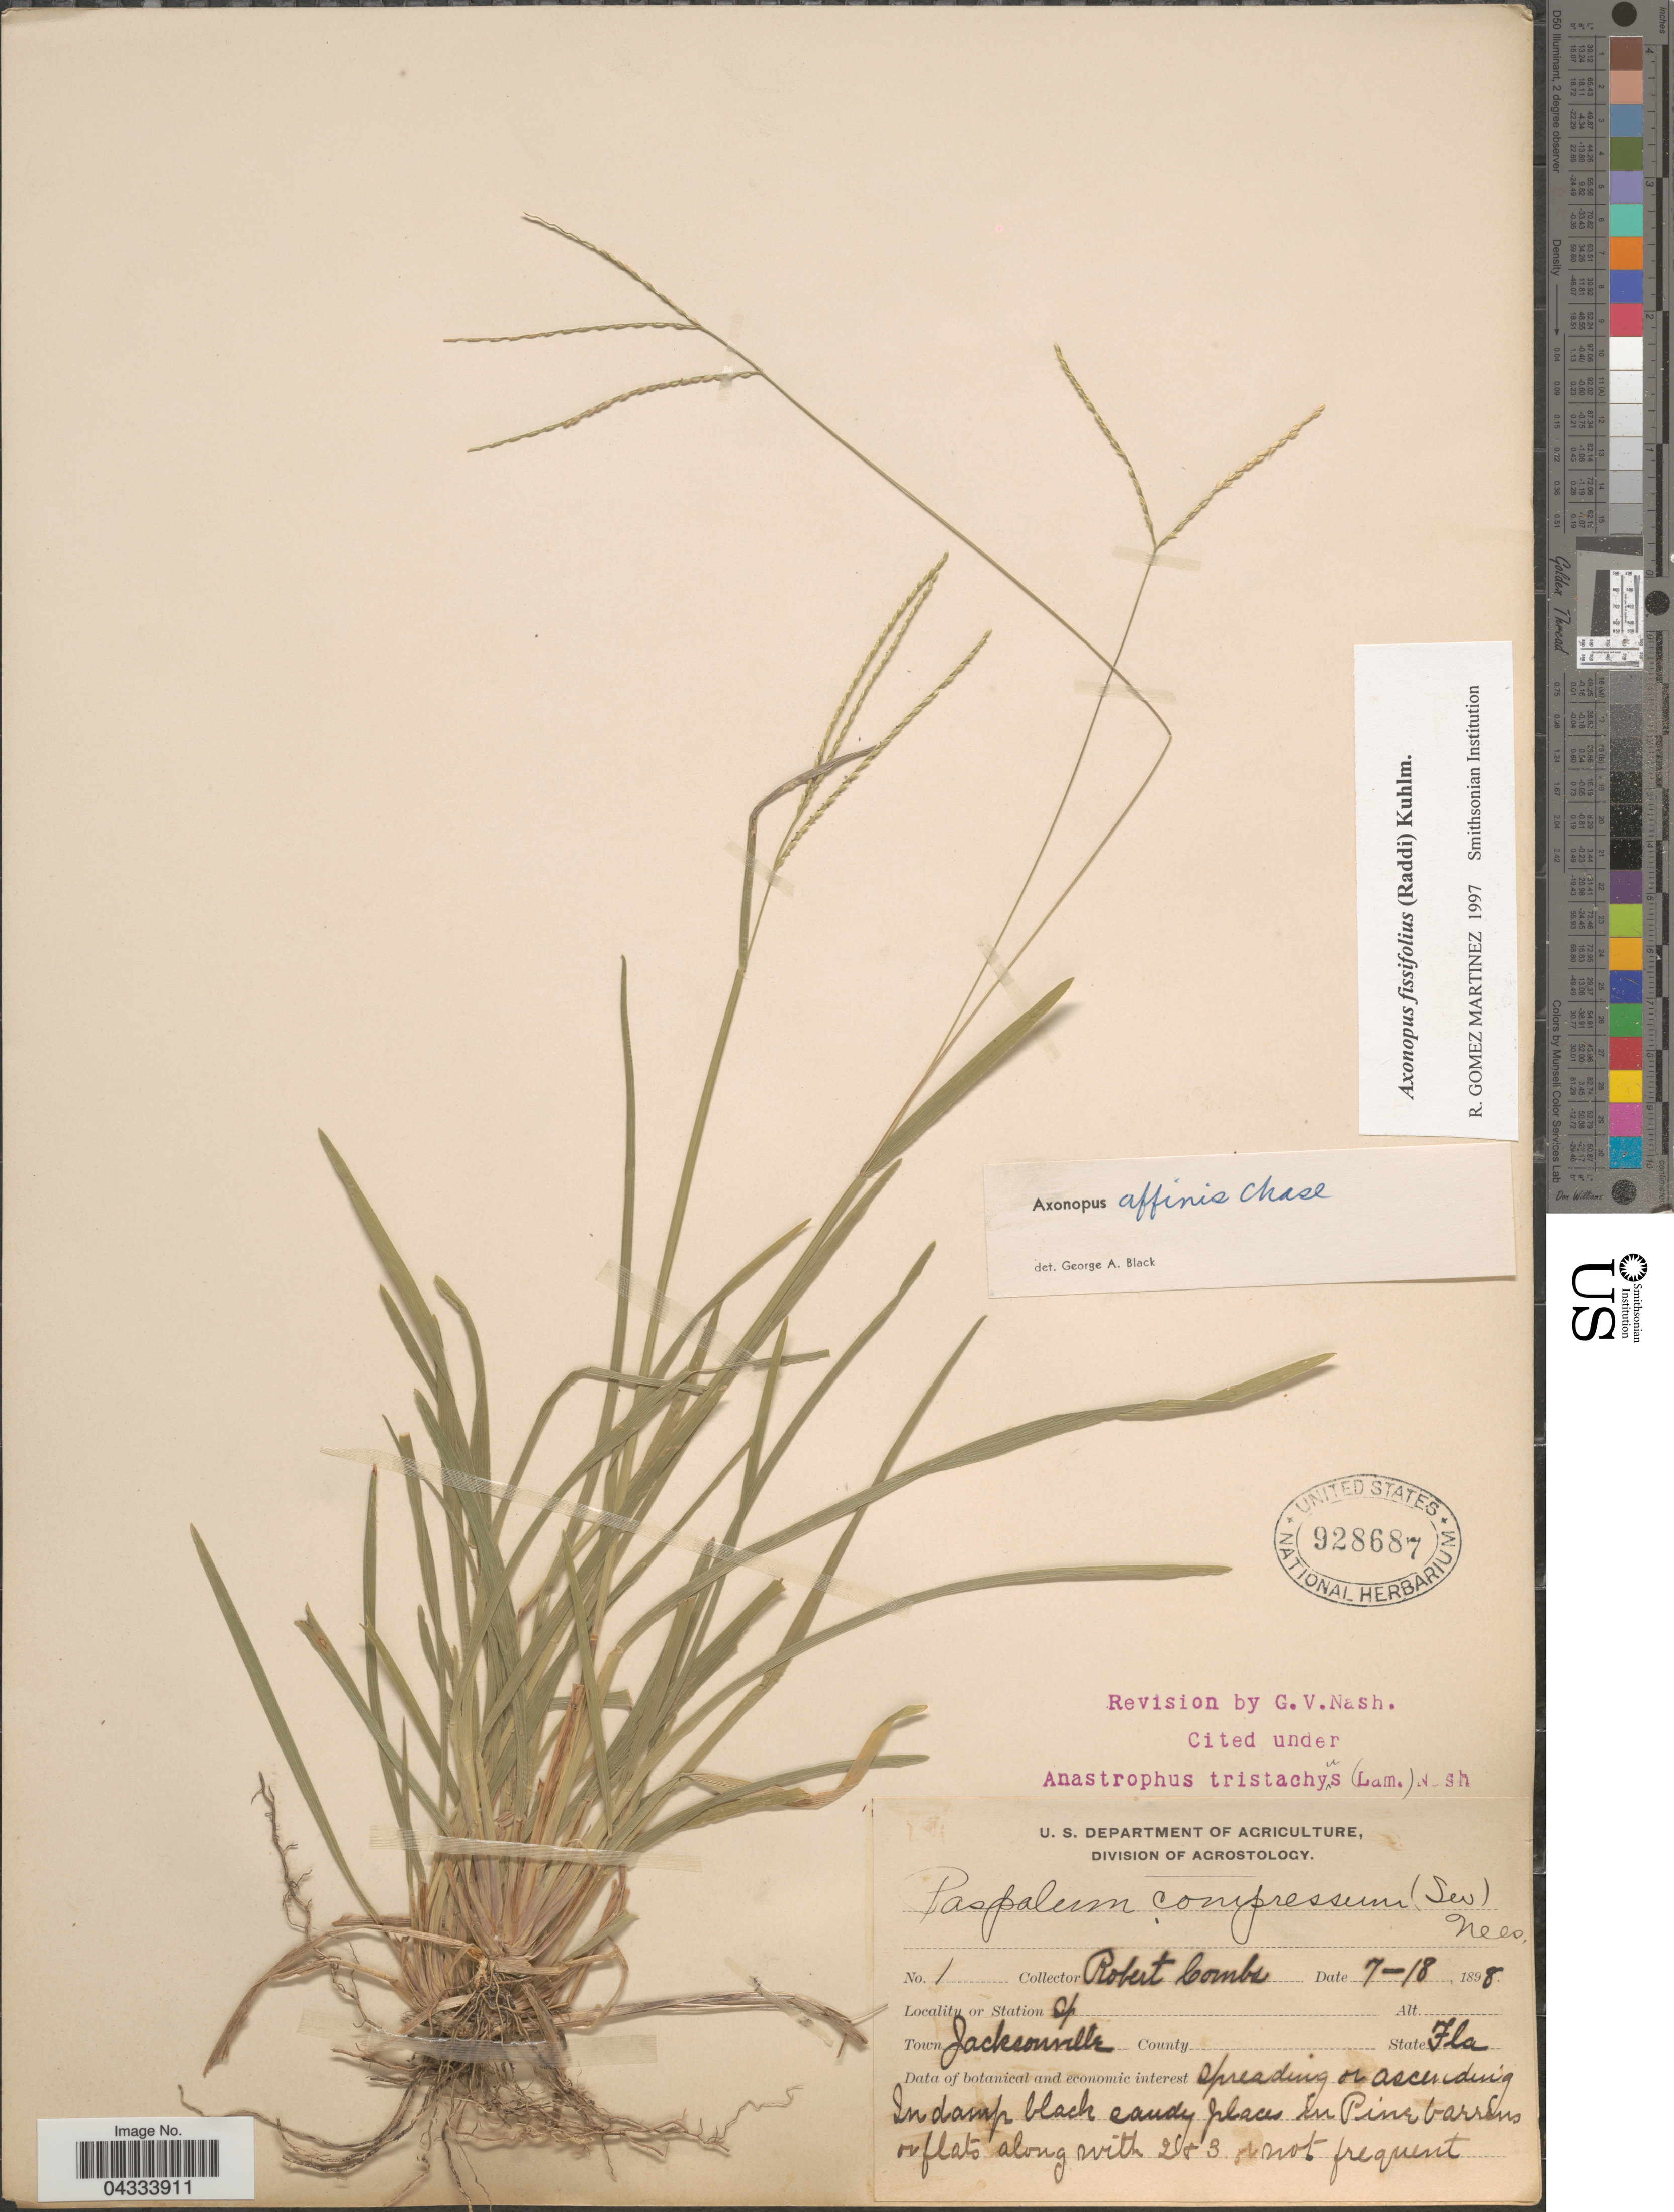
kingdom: Plantae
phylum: Tracheophyta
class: Liliopsida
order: Poales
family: Poaceae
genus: Axonopus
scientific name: Axonopus fissifolius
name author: (Raddi) Kuhlm.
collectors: R. Combs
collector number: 1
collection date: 1898-07-18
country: United States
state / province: Florida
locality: Town Jacksonville.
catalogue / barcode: US 928687